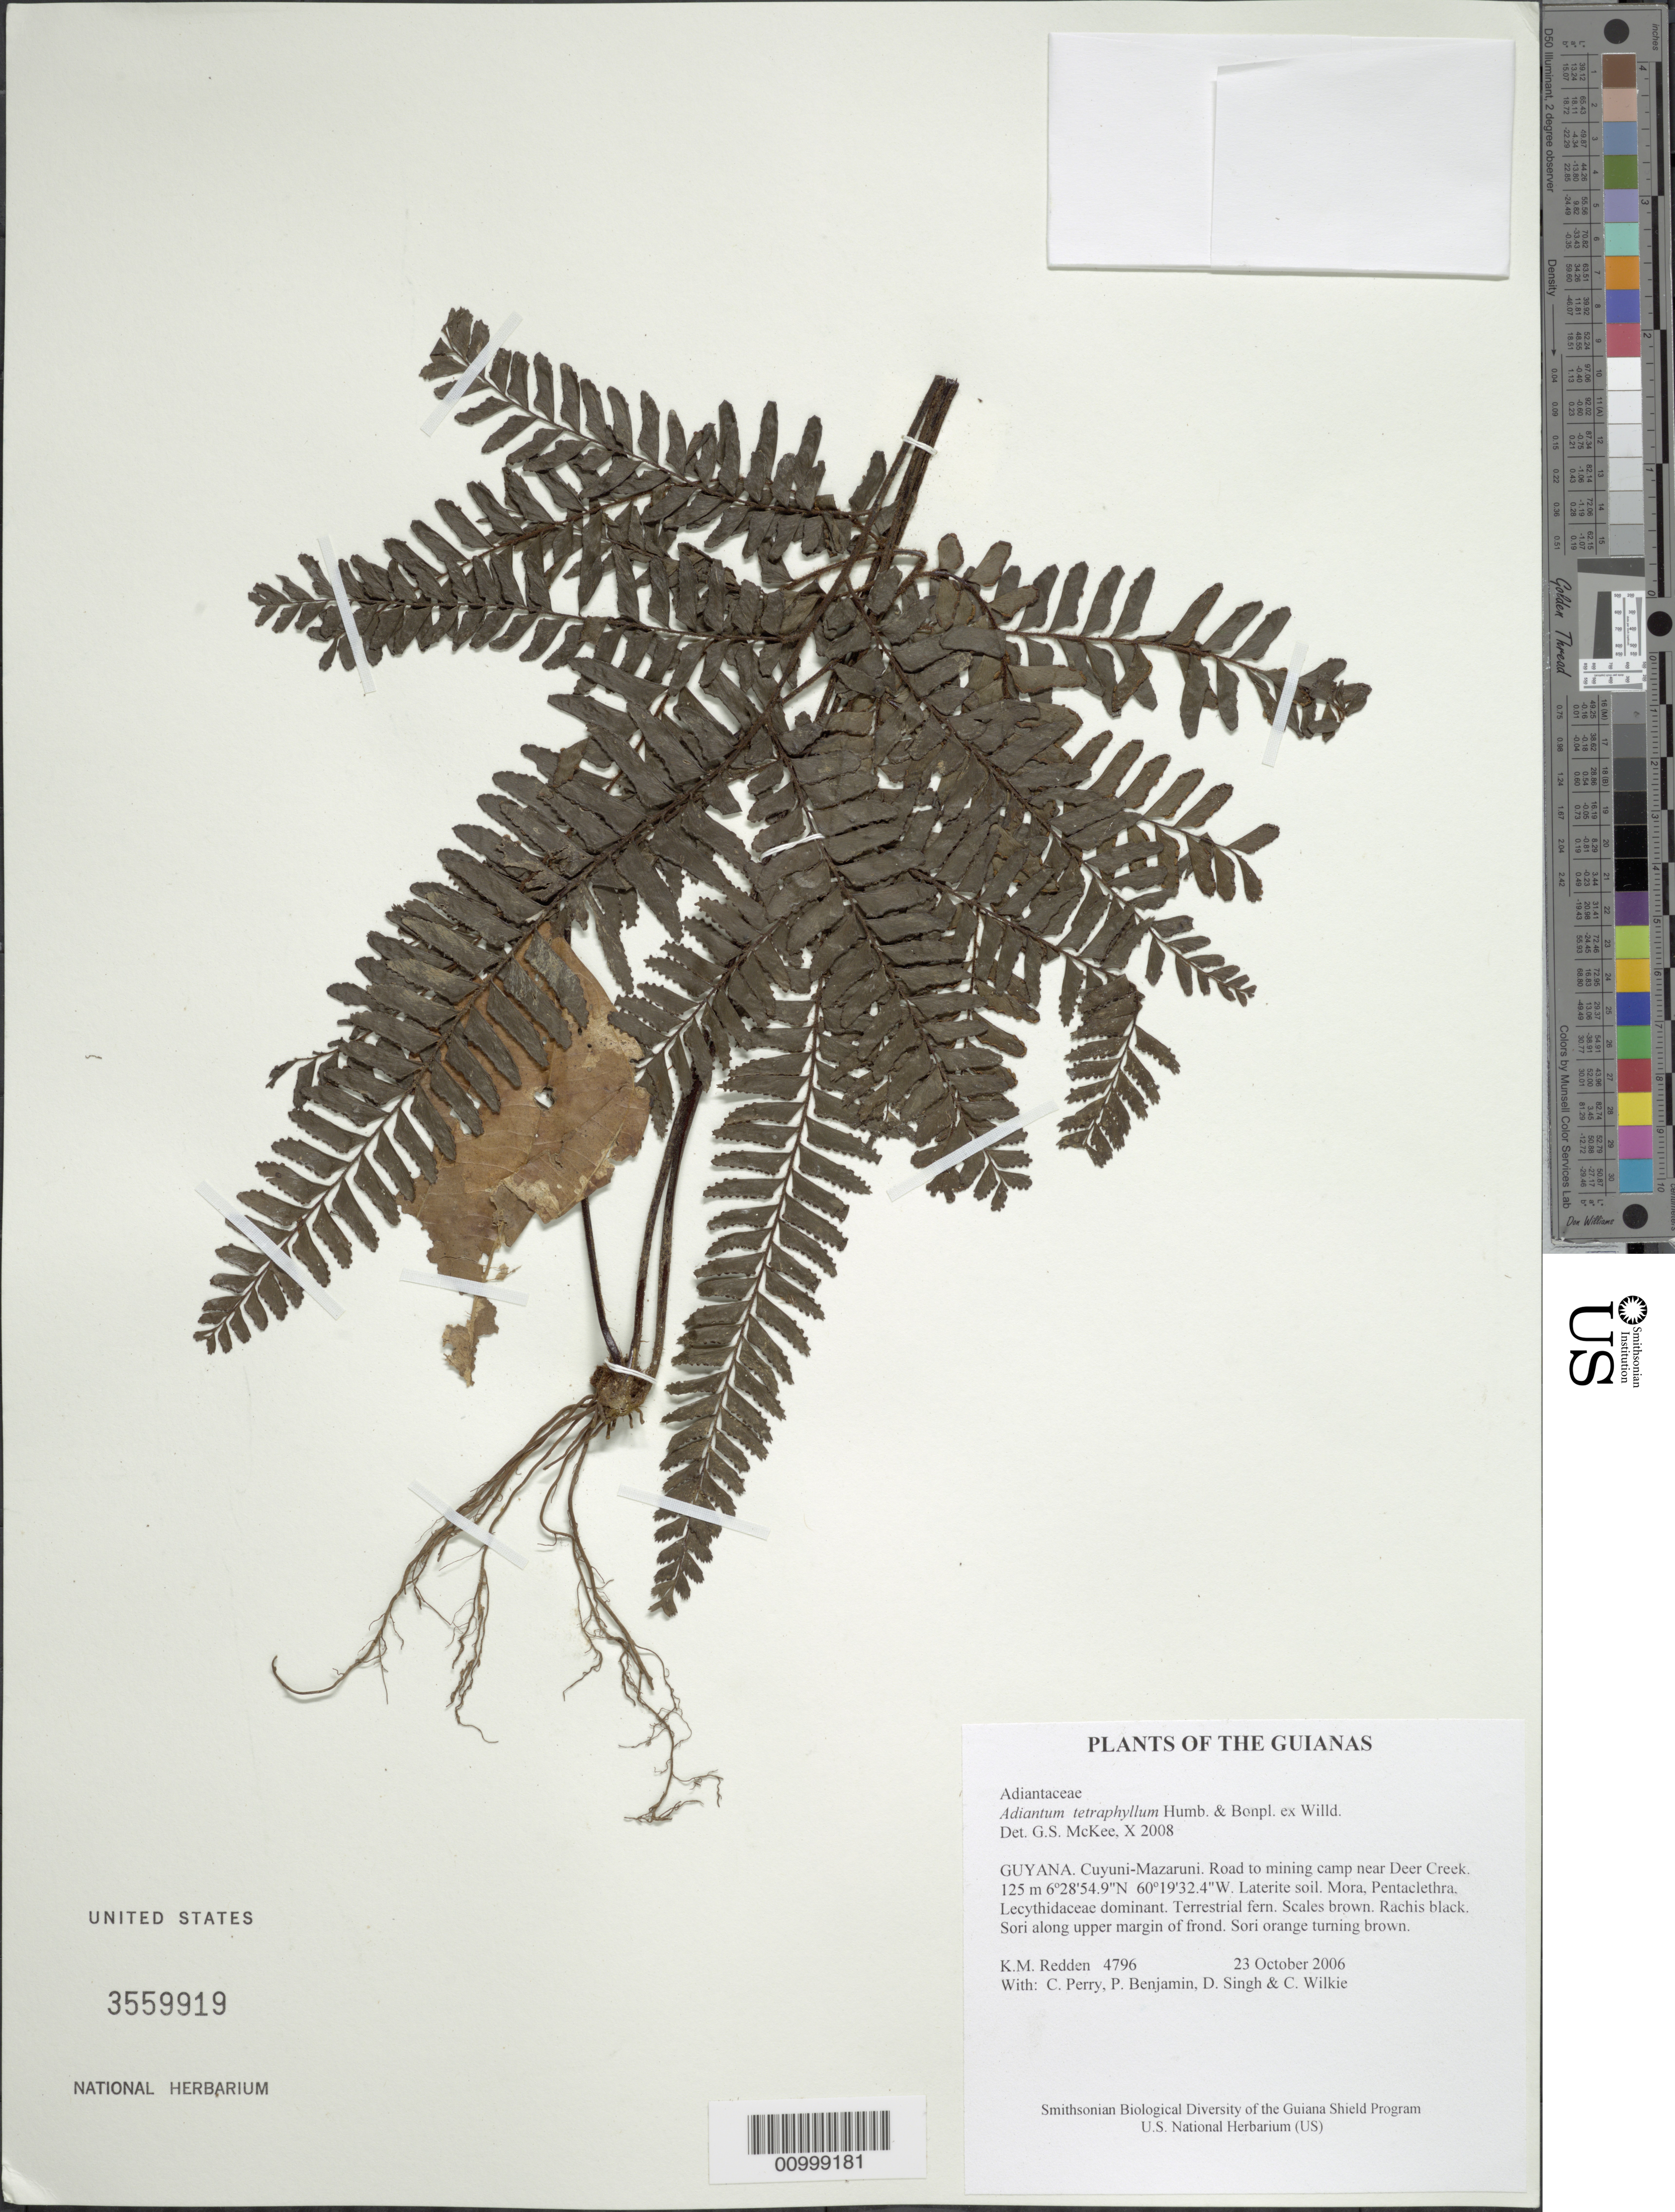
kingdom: Plantae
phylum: Tracheophyta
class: Polypodiopsida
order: Polypodiales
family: Pteridaceae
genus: Adiantum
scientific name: Adiantum tetraphyllum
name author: Humb. & Bonpl. ex Willd.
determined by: McKee, G. S., (US), NMNH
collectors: K. M. Redden, C. Perry, P. Benjamin, D. Singh & C. Wilkie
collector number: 4796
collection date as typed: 23 October 2006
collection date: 2006-10-23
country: Guyana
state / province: Cuyuni-Mazaruni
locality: Road to mining camp near Deer Creek.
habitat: Laterite soil. Mora, Pentaclethra, Lecythidaceae dominant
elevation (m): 125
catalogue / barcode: US 3559919